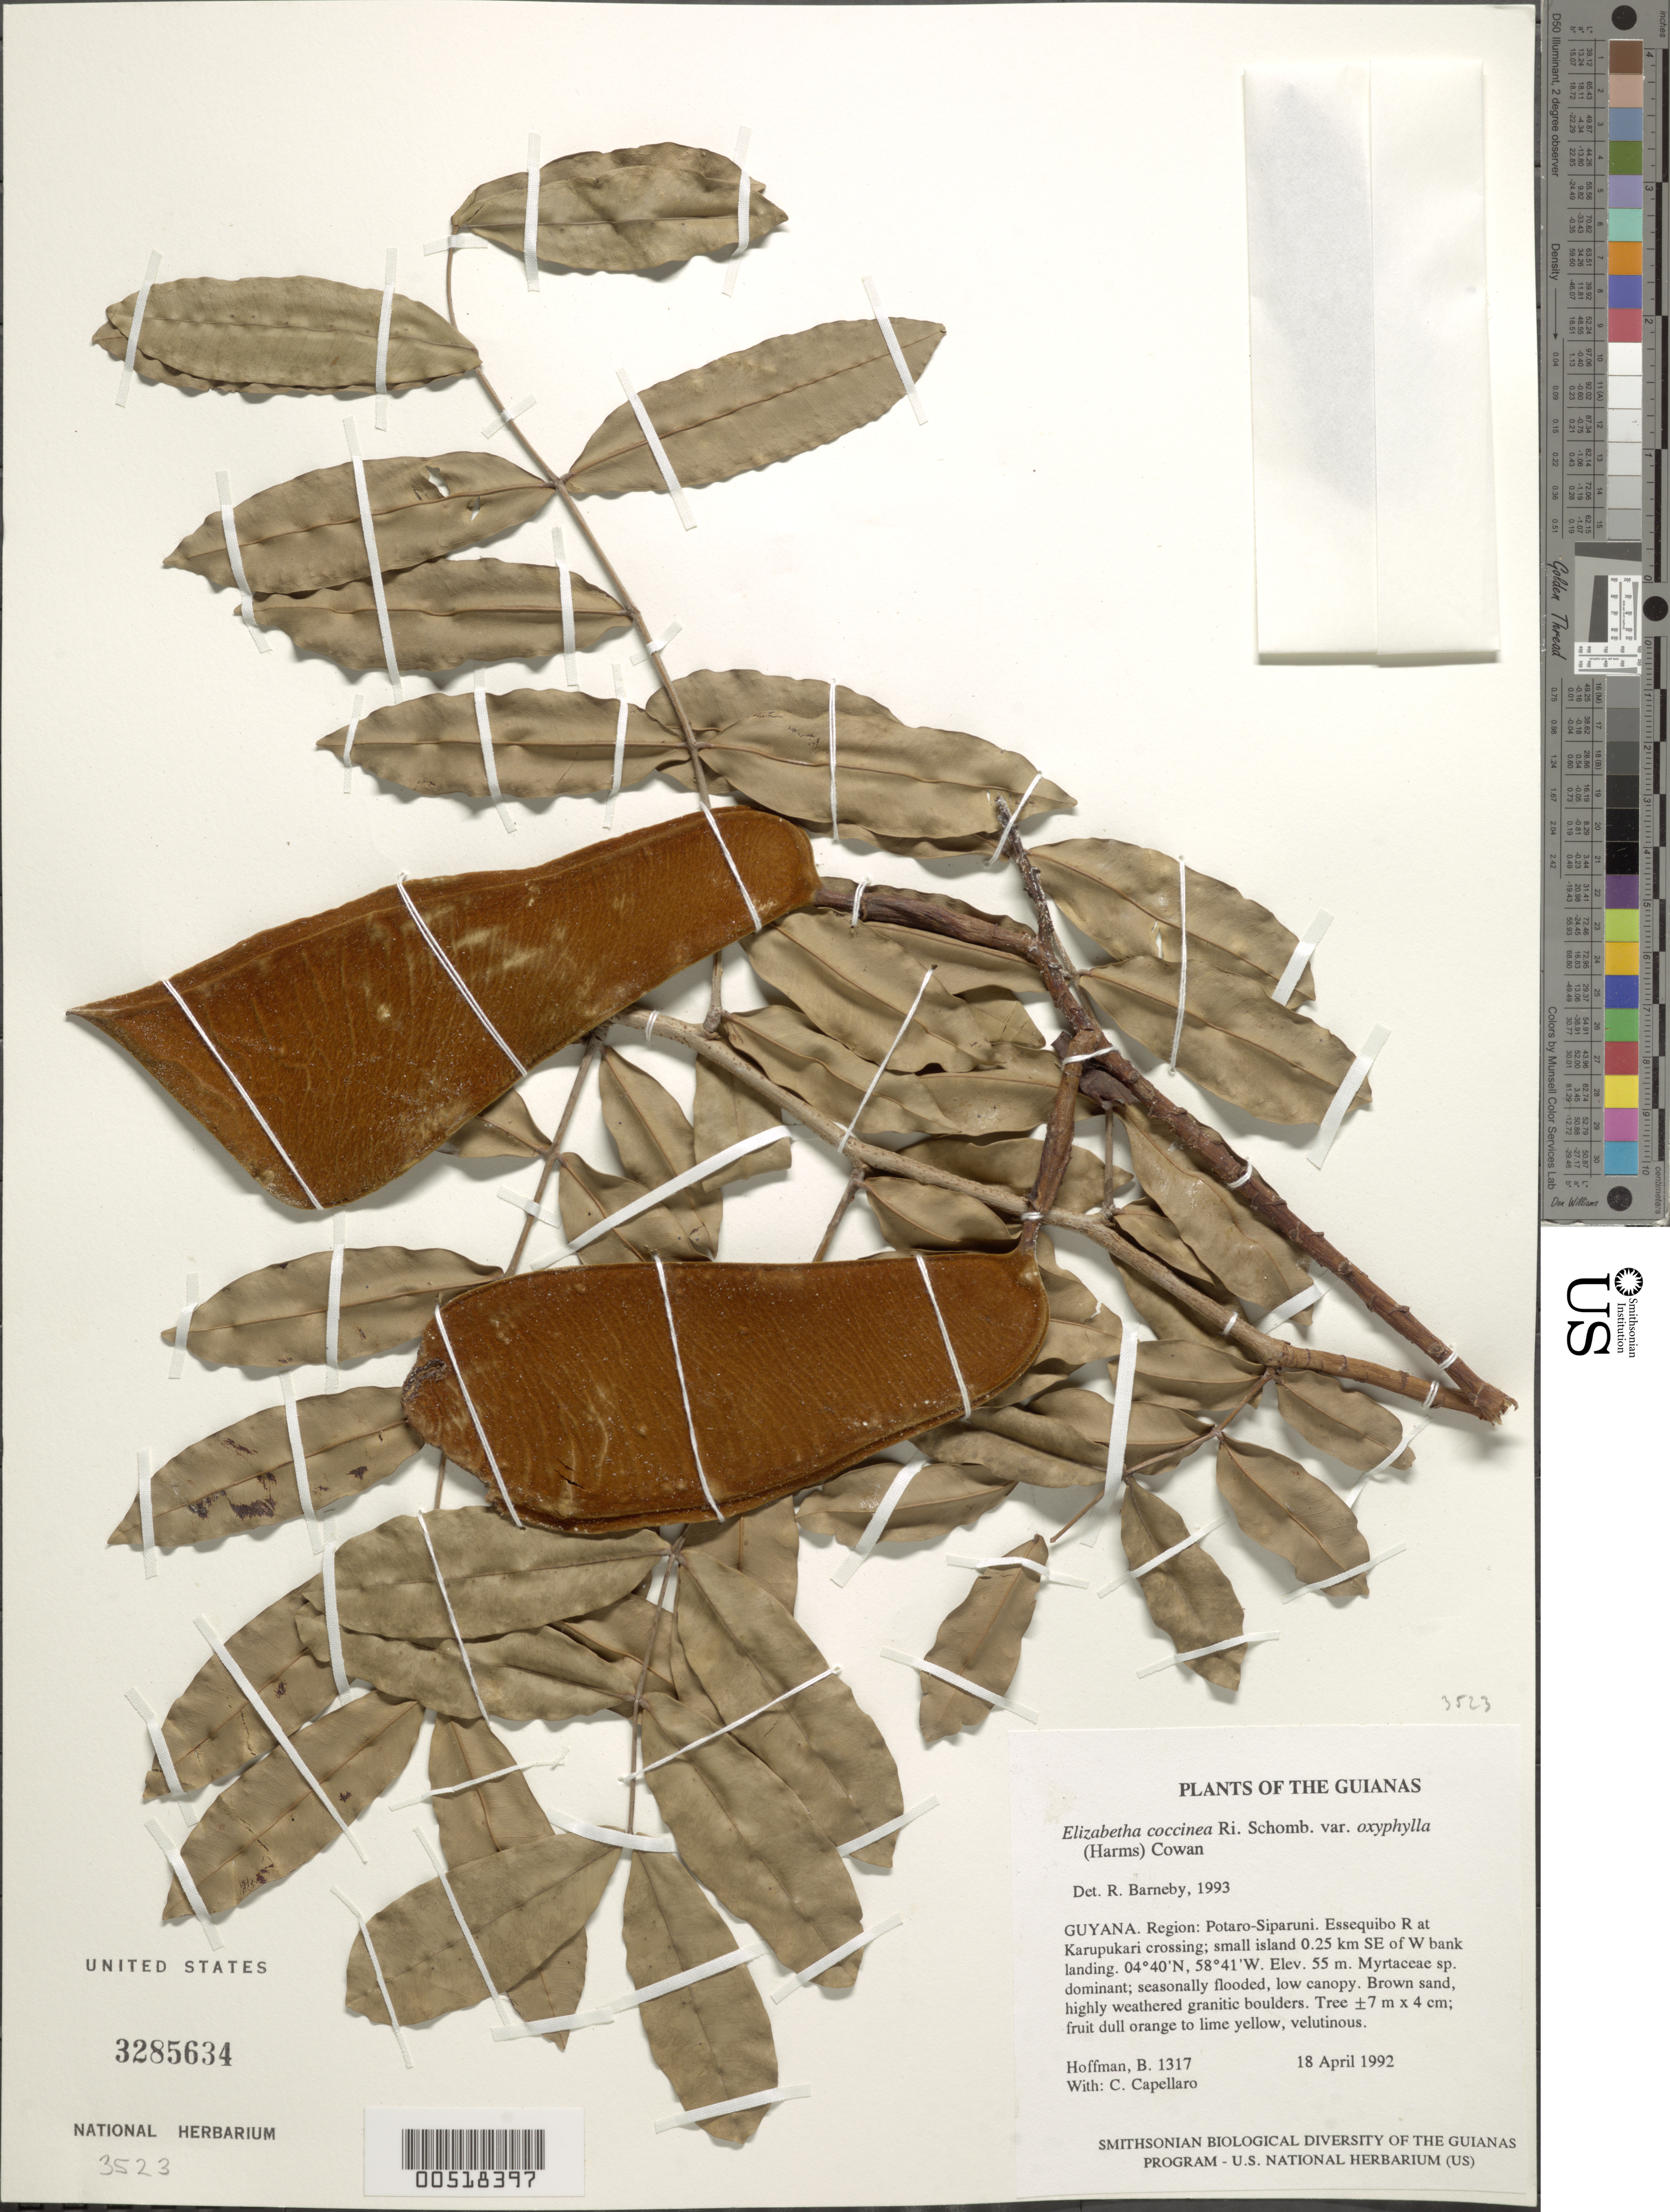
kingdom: Plantae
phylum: Tracheophyta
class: Magnoliopsida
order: Fabales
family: Fabaceae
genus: Elizabetha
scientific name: Elizabetha coccinea var. oxyphylla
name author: (Harms) R.S. Cowan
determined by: Barneby, Rupert C., (NY)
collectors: B. Hoffman & C. Capellaro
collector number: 1317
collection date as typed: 18 April 1992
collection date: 1992-04-18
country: Guyana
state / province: Potaro-Siparuni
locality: Essequibo River at Karupukari crossing; small island 0.25 km SE of W bank landing. Iwokrama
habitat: Myrtaceae sp. dominant; seasonally flooded, low canopy. Brown sand, highly weathered granitic boulders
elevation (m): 55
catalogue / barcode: US 3285634